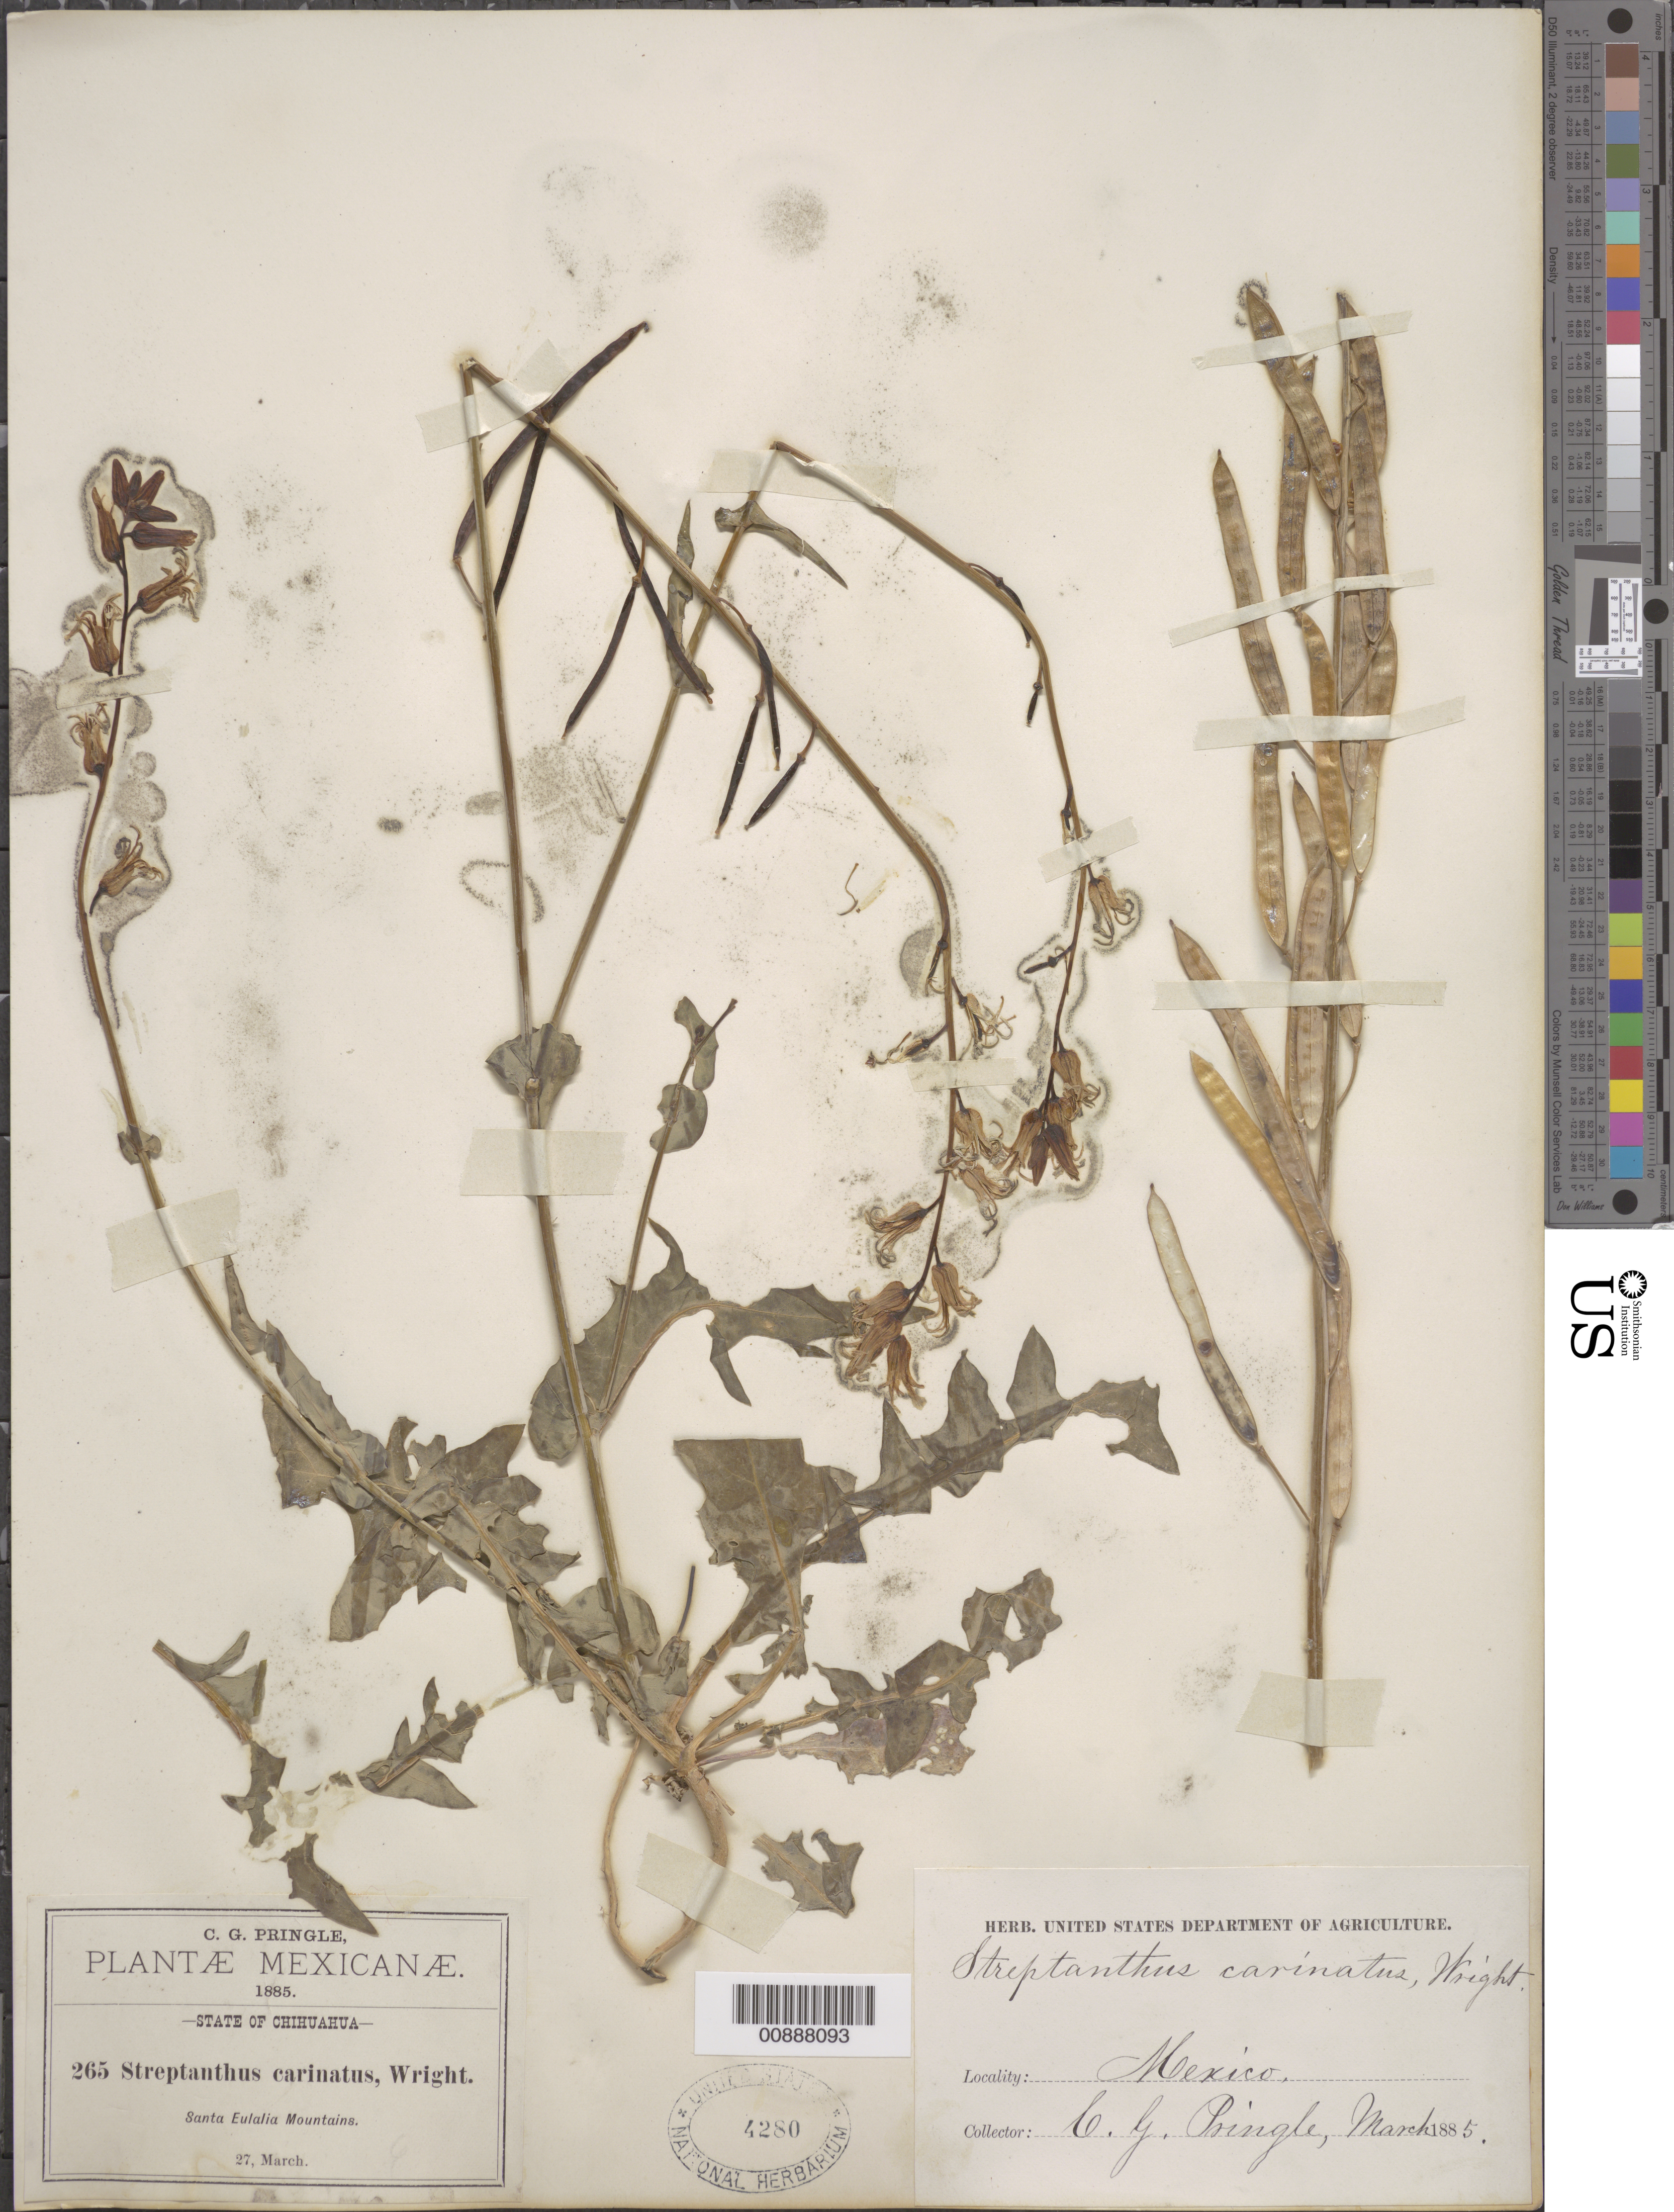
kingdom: Plantae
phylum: Tracheophyta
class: Magnoliopsida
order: Brassicales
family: Brassicaceae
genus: Streptanthus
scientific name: Streptanthus carinatus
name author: C. Wright ex A. Gray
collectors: C. G. Pringle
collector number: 265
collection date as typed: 27 Mar 1885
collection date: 1885-03-27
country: Mexico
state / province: Chihuahua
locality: Santa Eulalia Mountains.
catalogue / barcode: US 4280